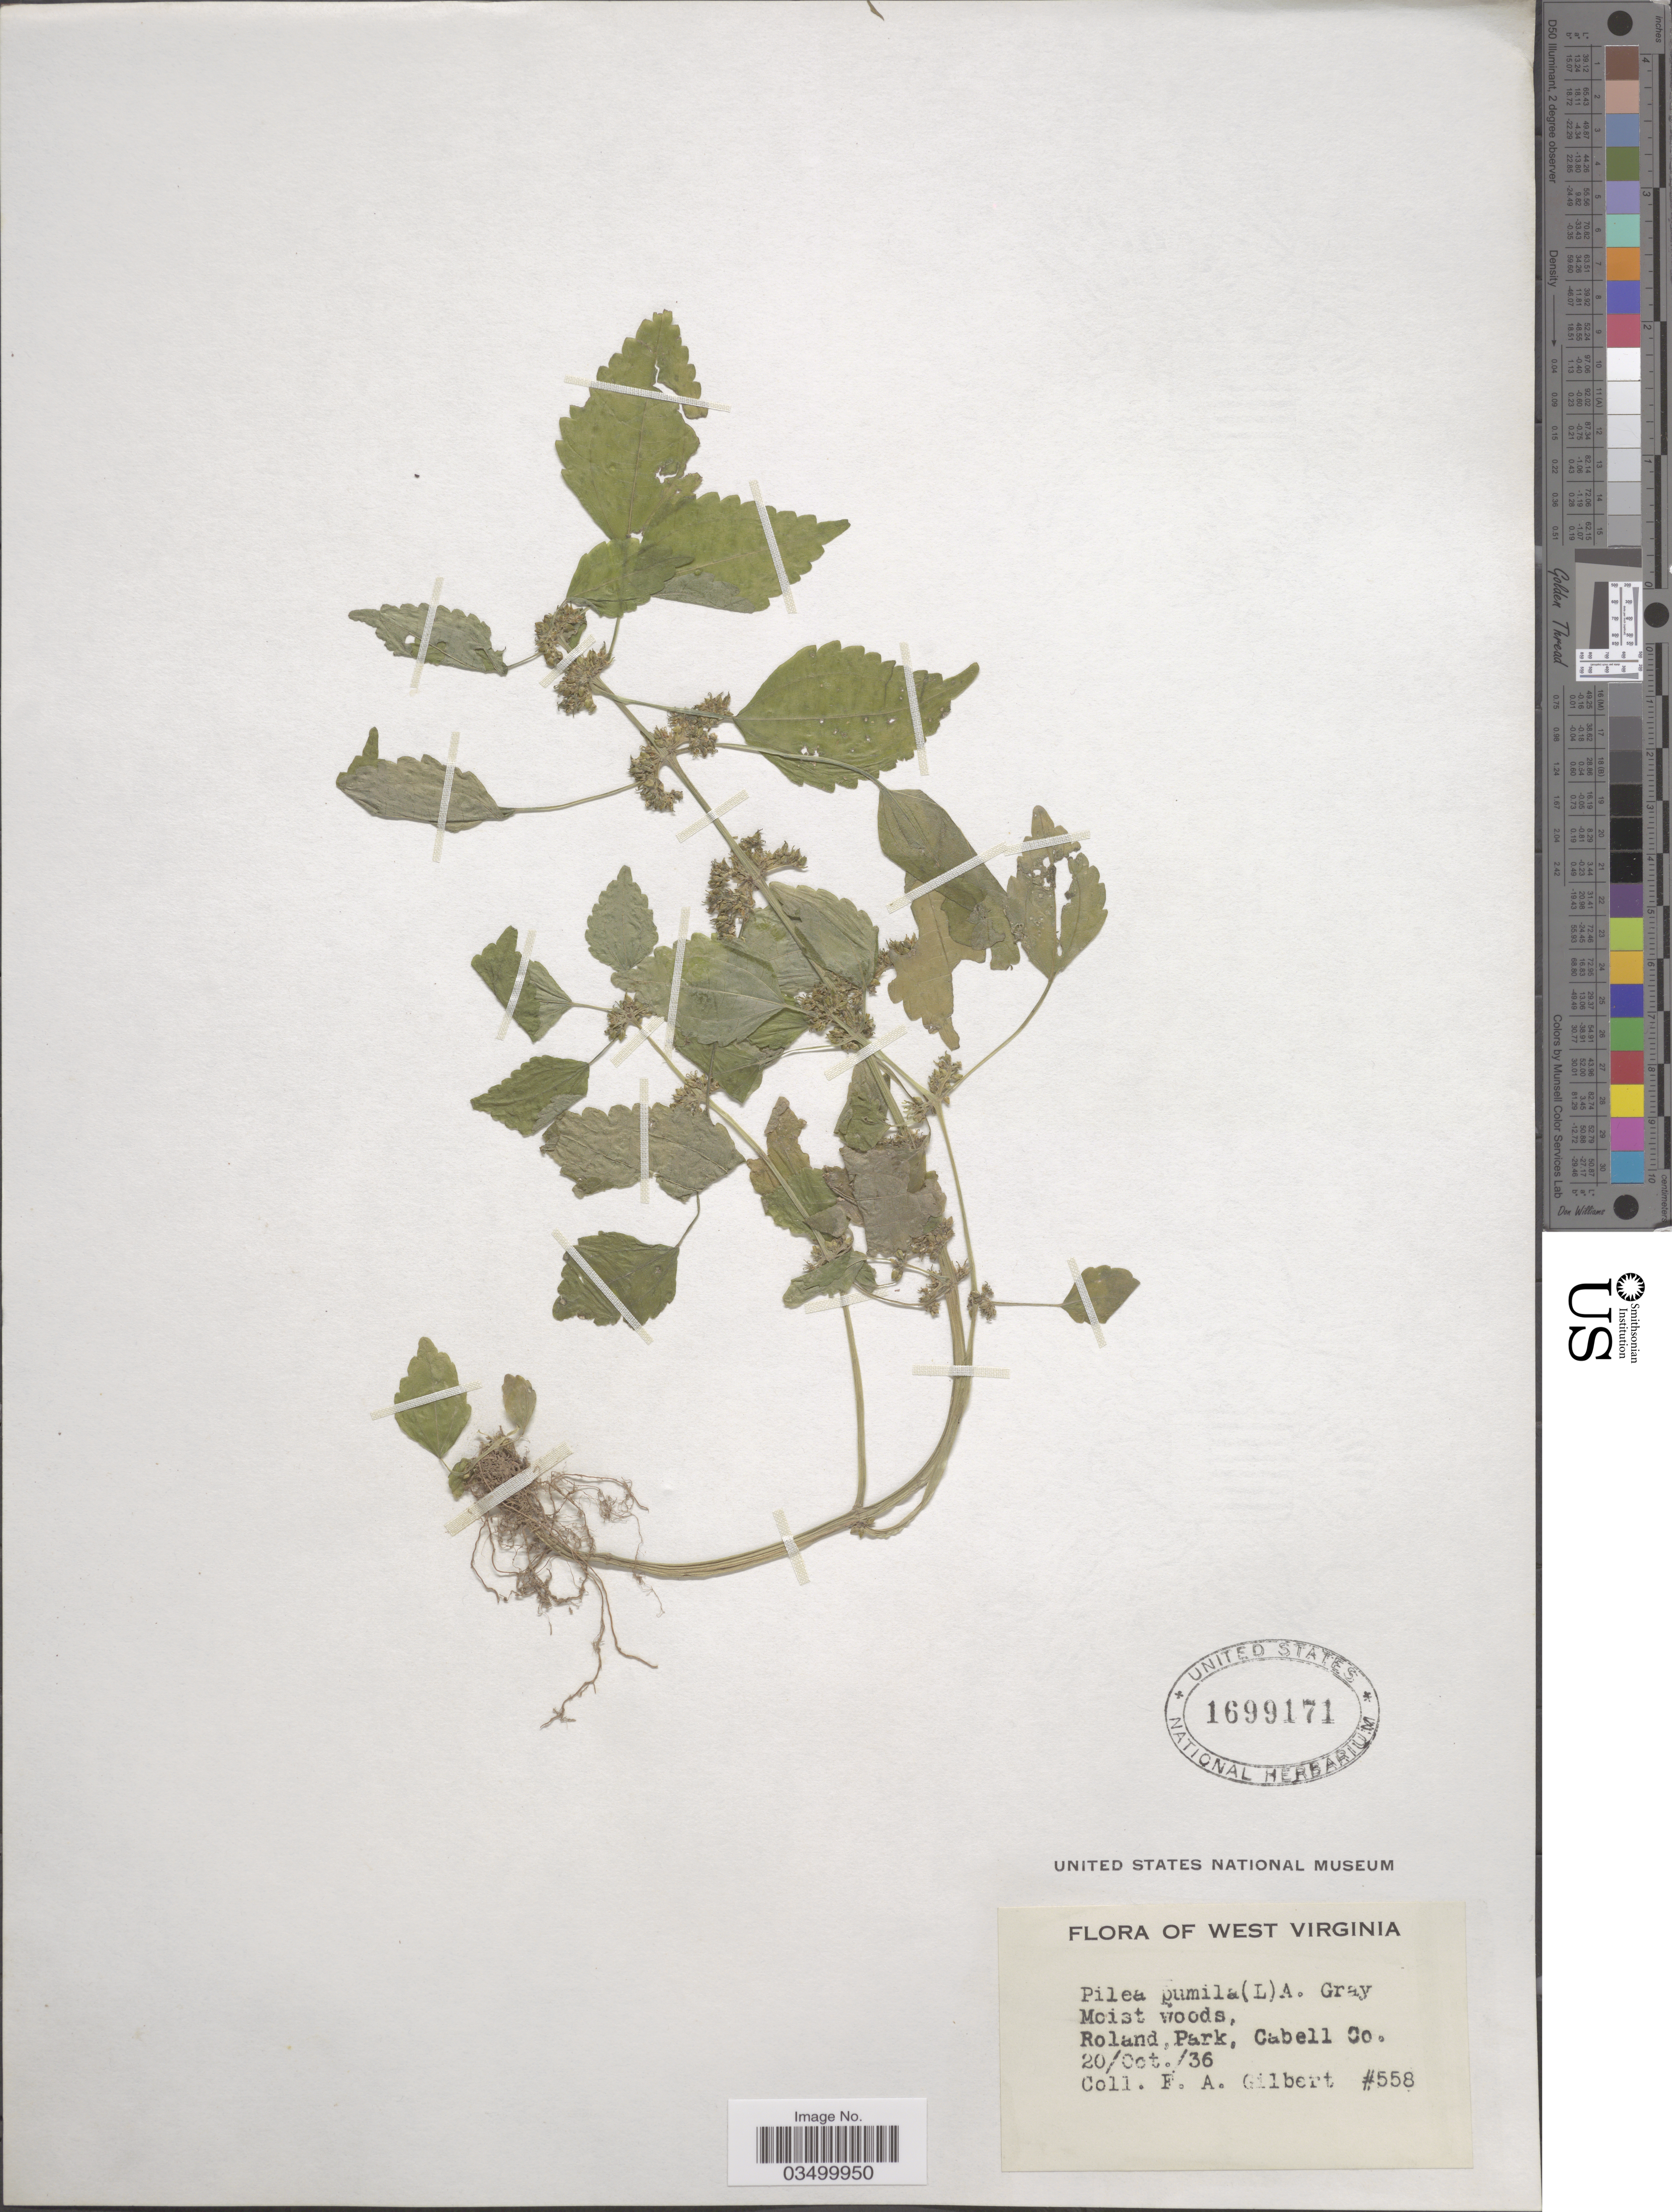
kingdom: Plantae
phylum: Tracheophyta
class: Magnoliopsida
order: Rosales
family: Urticaceae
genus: Pilea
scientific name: Pilea pumila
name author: (L.) A. Gray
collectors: F. A. Gilbert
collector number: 558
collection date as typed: Transcribed d/m/y: 20/10/36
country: United States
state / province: West Virginia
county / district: Cabell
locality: Roland, Park, Cabell Co.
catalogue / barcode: US 1699171